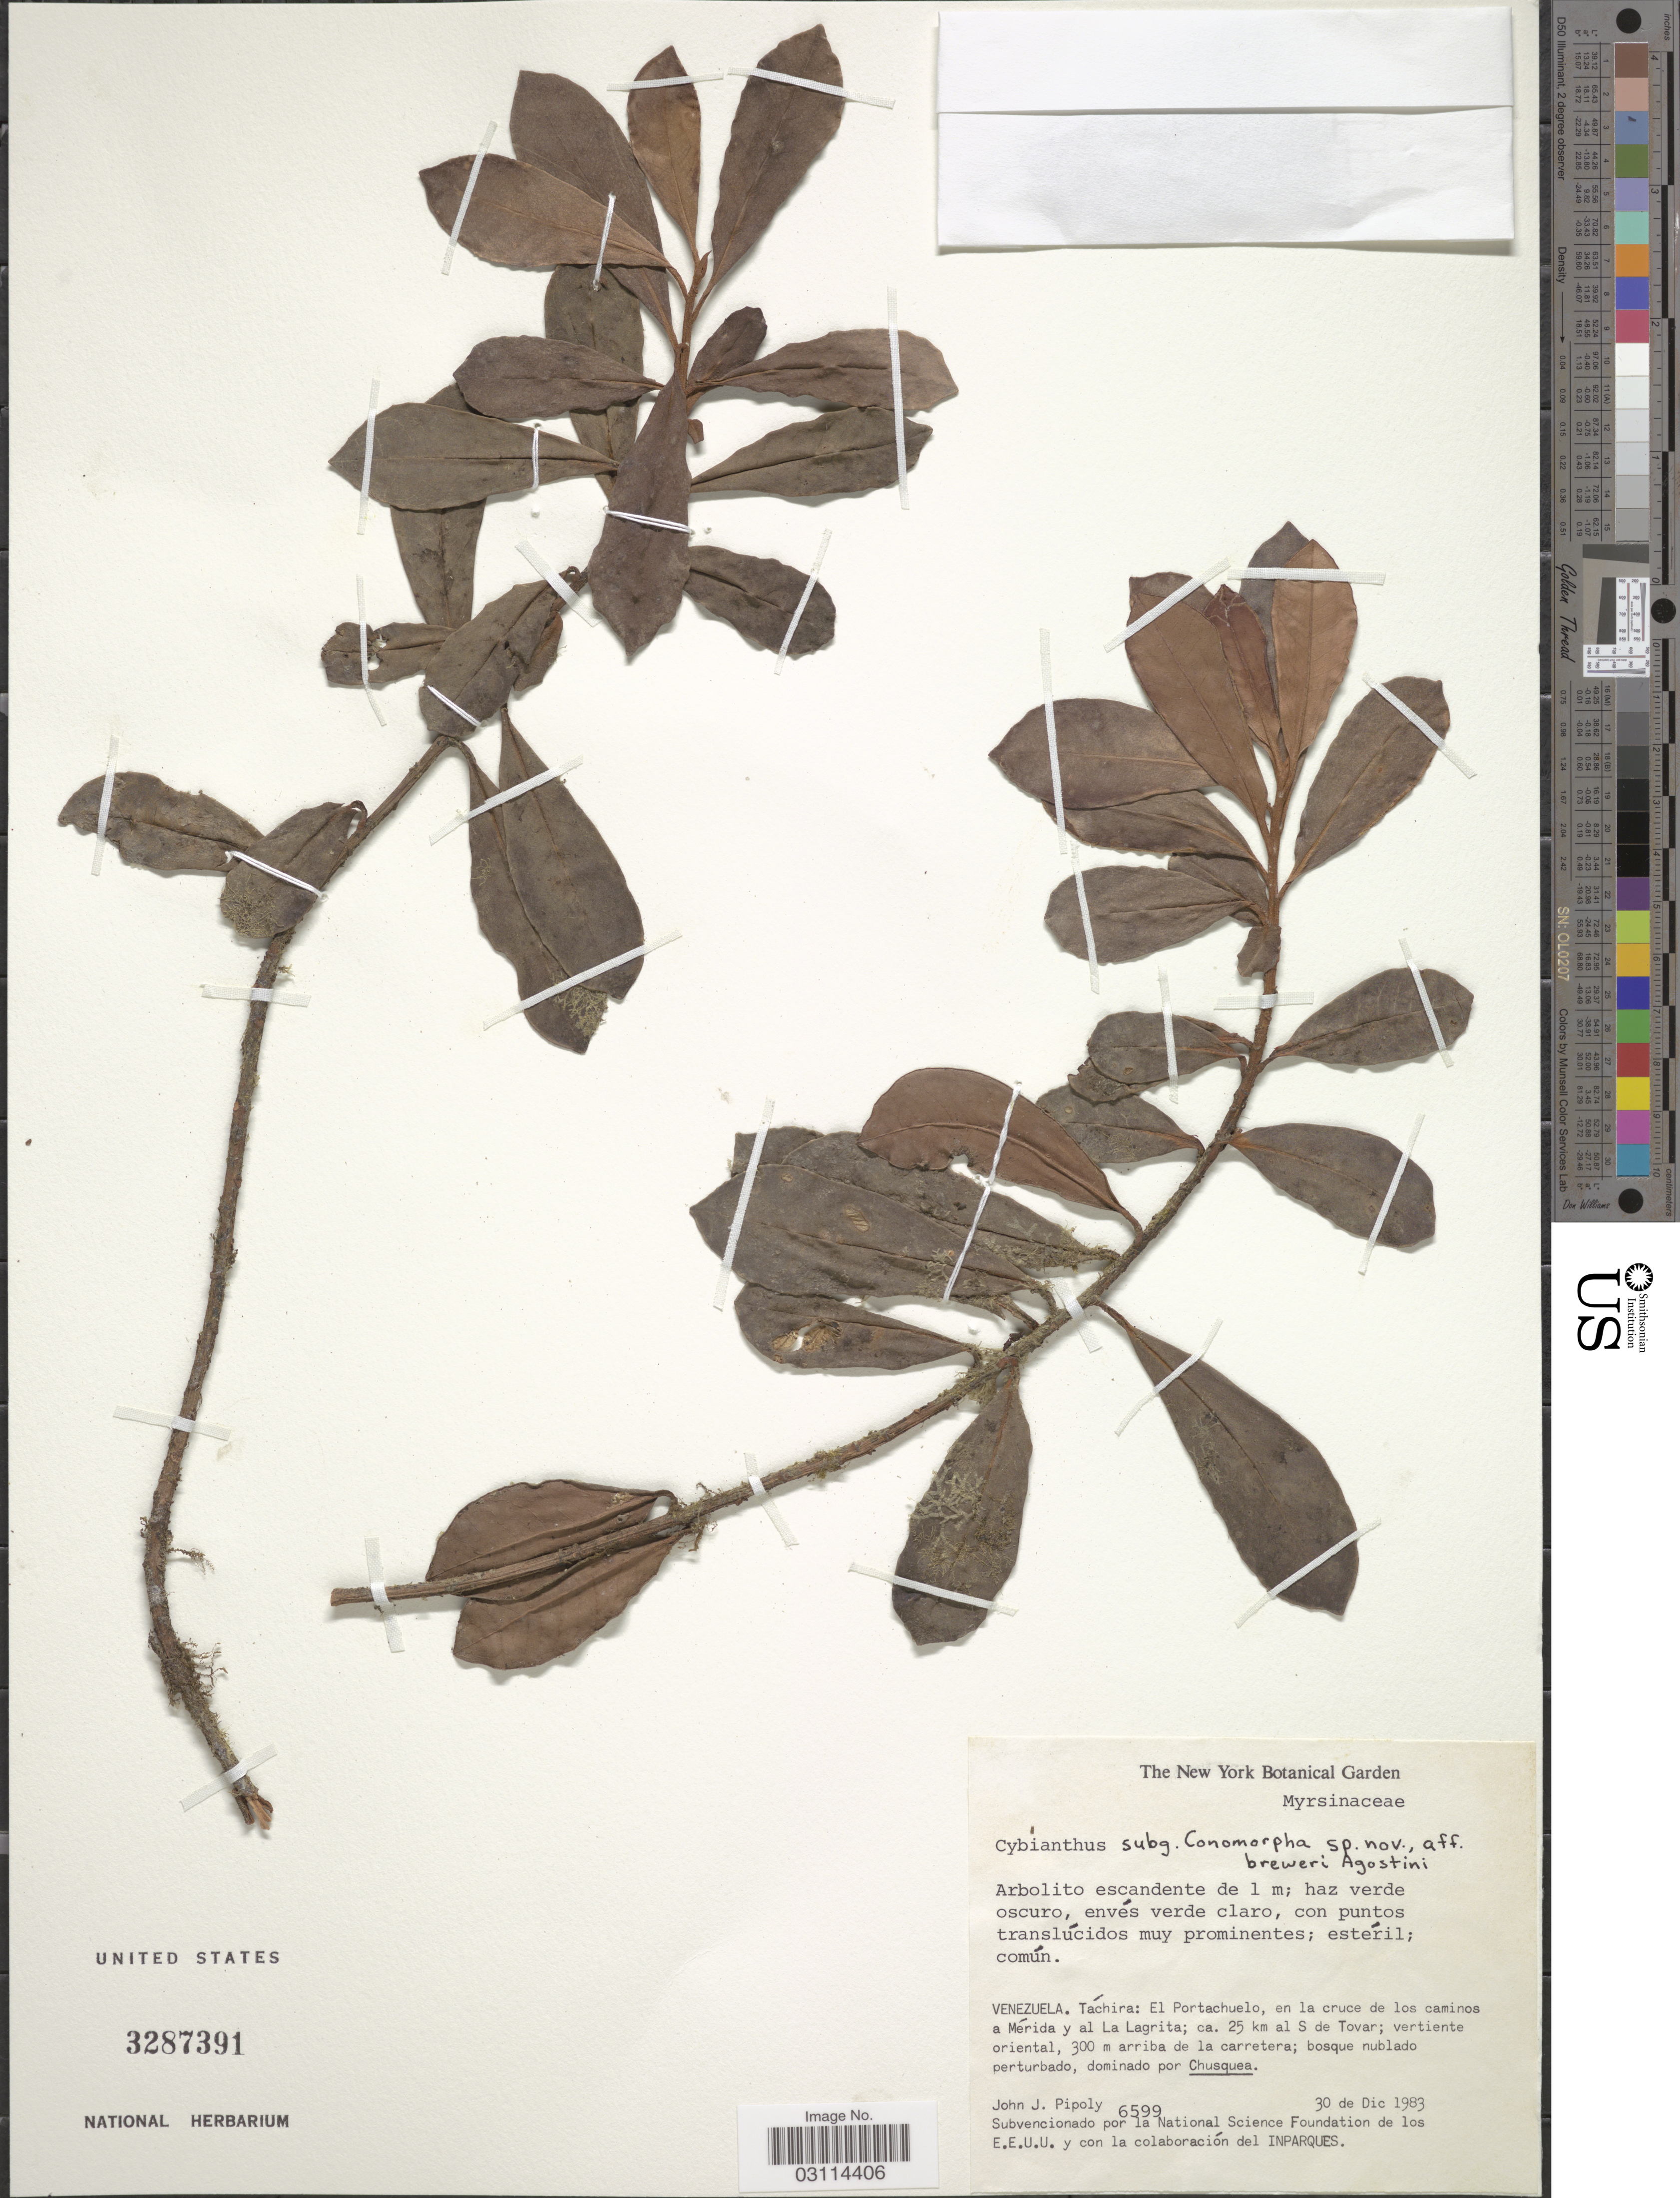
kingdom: Plantae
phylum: Tracheophyta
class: Magnoliopsida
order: Ericales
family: Primulaceae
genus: Cybianthus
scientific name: Cybianthus breweri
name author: G. Agostini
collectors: J. J. Pipoly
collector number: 6599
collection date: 1983-12-30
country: Venezuela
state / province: Tachira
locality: El Portachuelo, en la cruce de los caminos a Mérida y al La Lagrita; ca. 25 km al S de Tovar; vertiente oriental, 300 m arriba de la carretera; bosque nublado perturbado, dominado por Chusquea.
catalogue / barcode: US 3287391